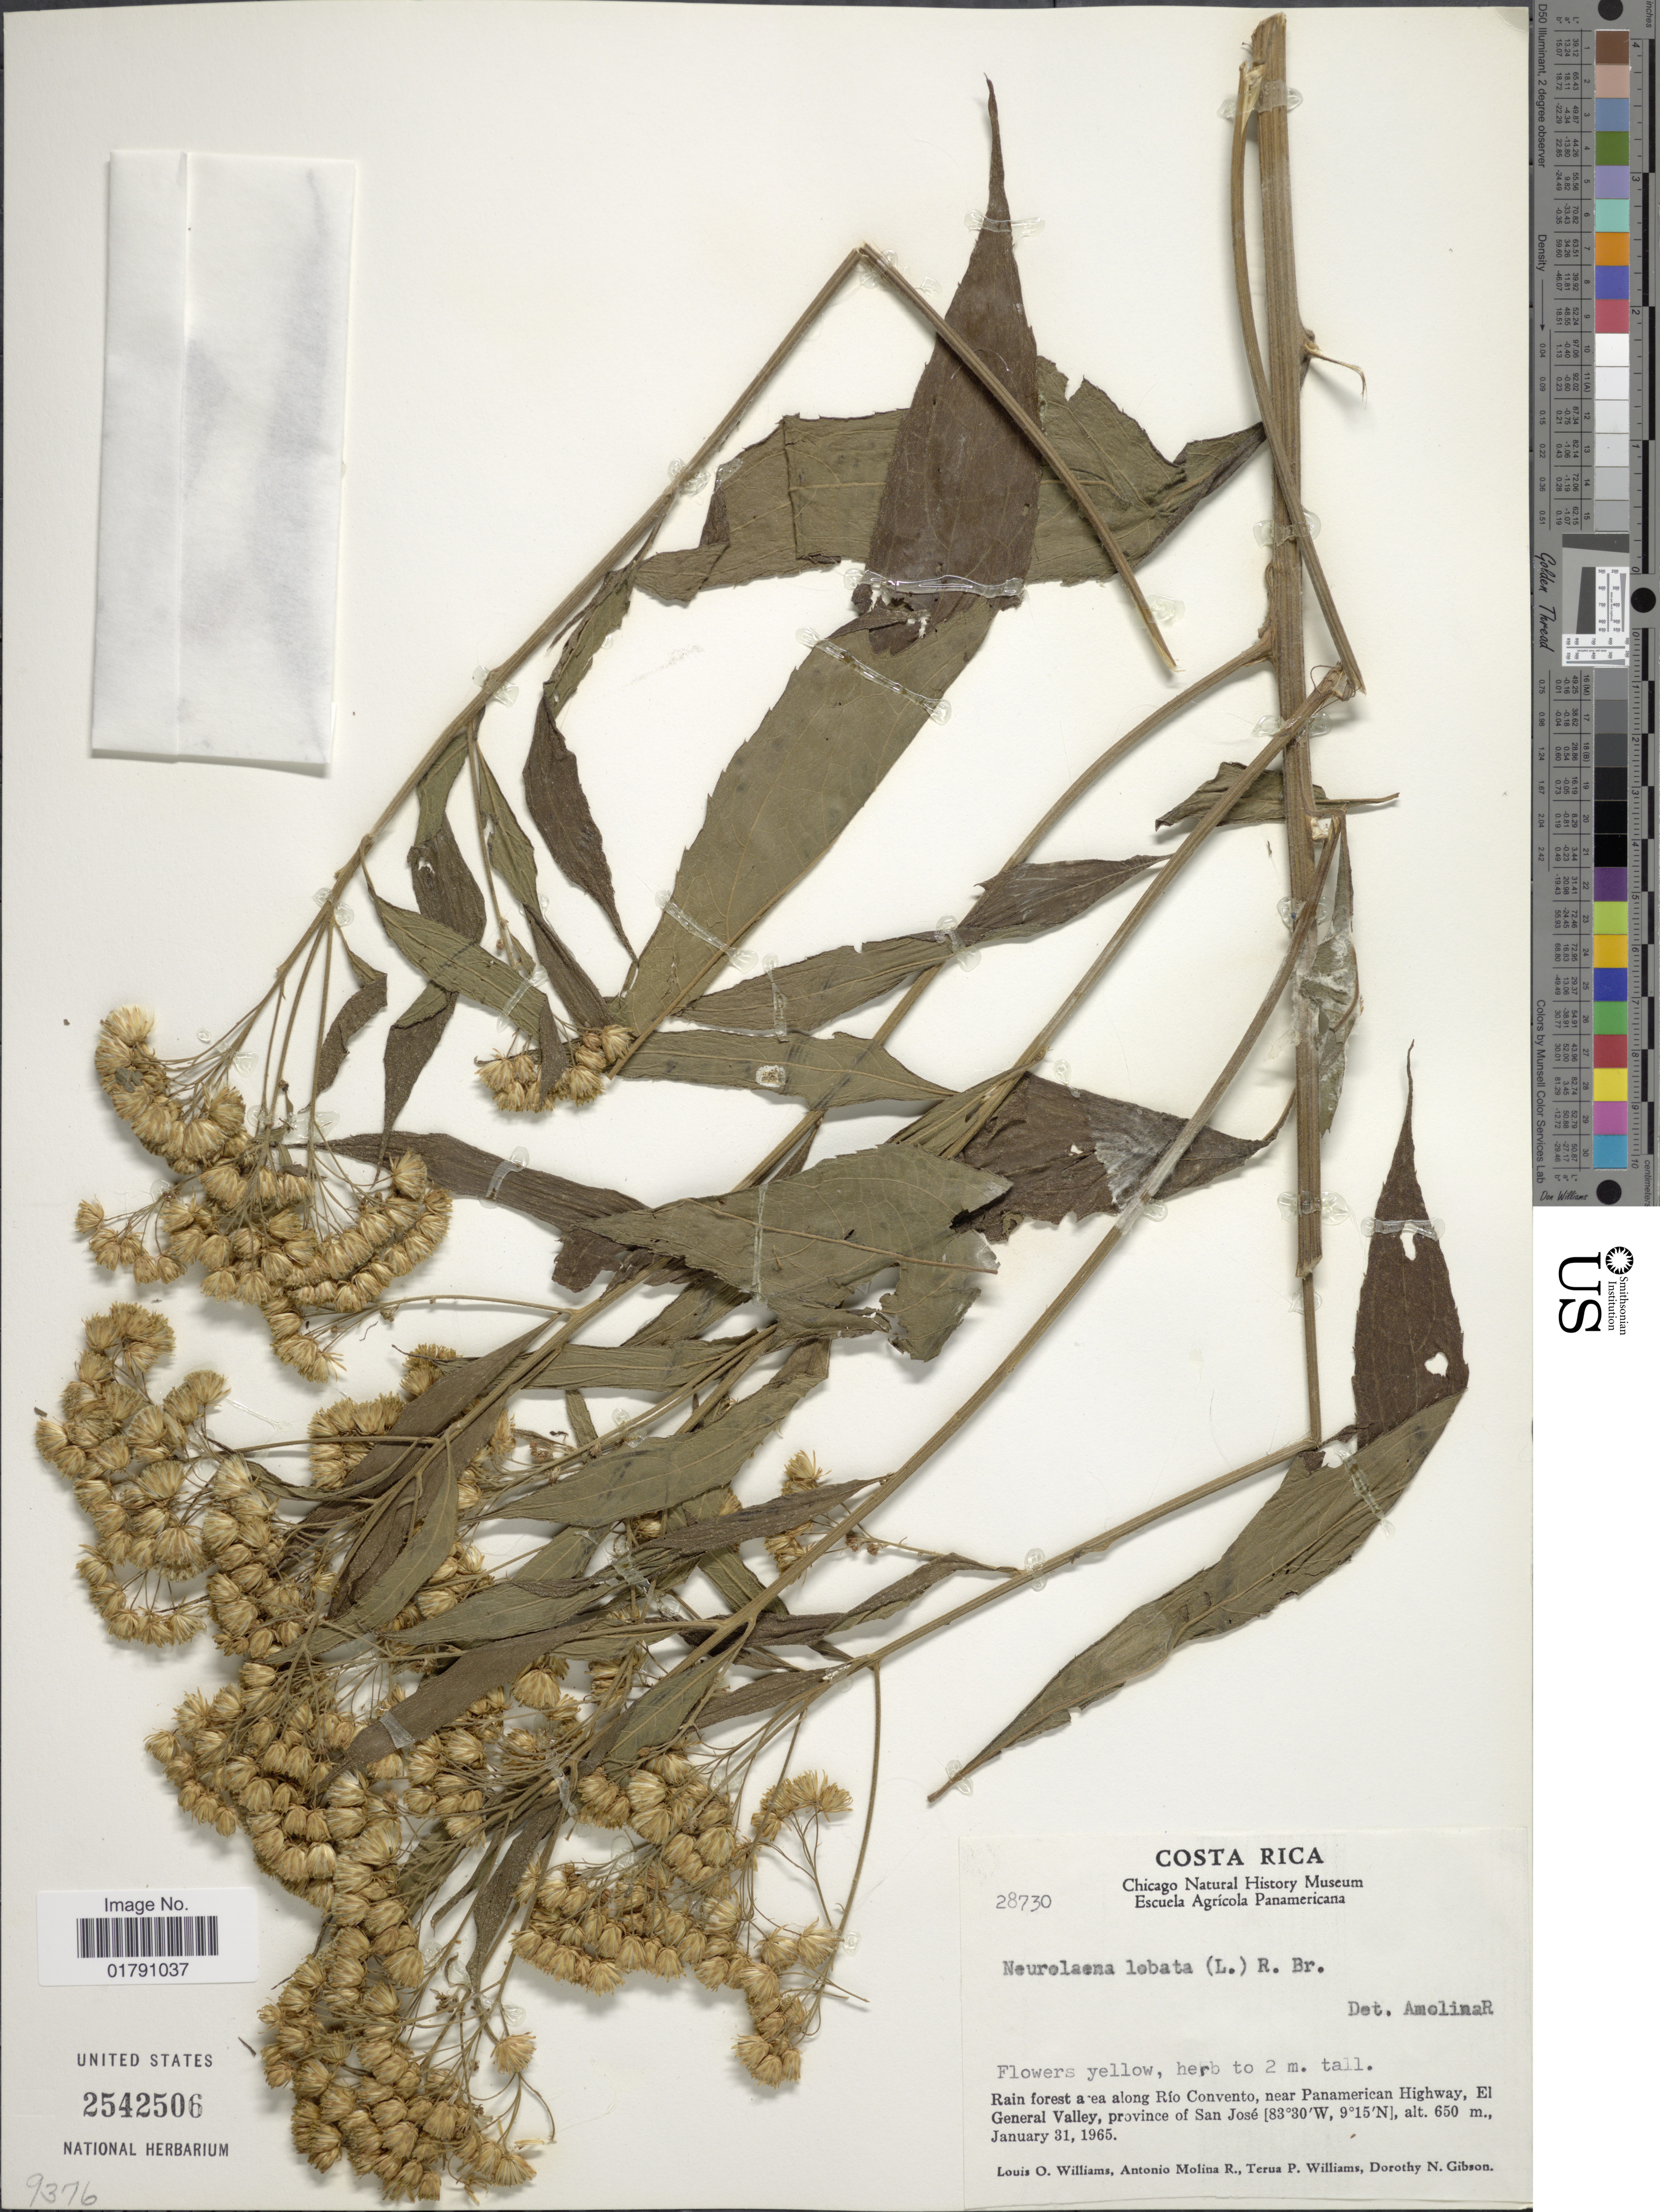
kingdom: Plantae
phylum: Tracheophyta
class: Magnoliopsida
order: Asterales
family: Asteraceae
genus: Neurolaena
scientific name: Neurolaena lobata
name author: (L.) R. Br. ex Cass.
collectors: L. O. Williams, A. Molina R., T. P. Williams & D. N. Gibson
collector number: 28730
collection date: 1965-01-31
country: Costa Rica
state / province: San José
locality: Rain forest area along Rio Convento, near Panamerican Highway, El General Valley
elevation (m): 650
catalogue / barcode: US 2542506